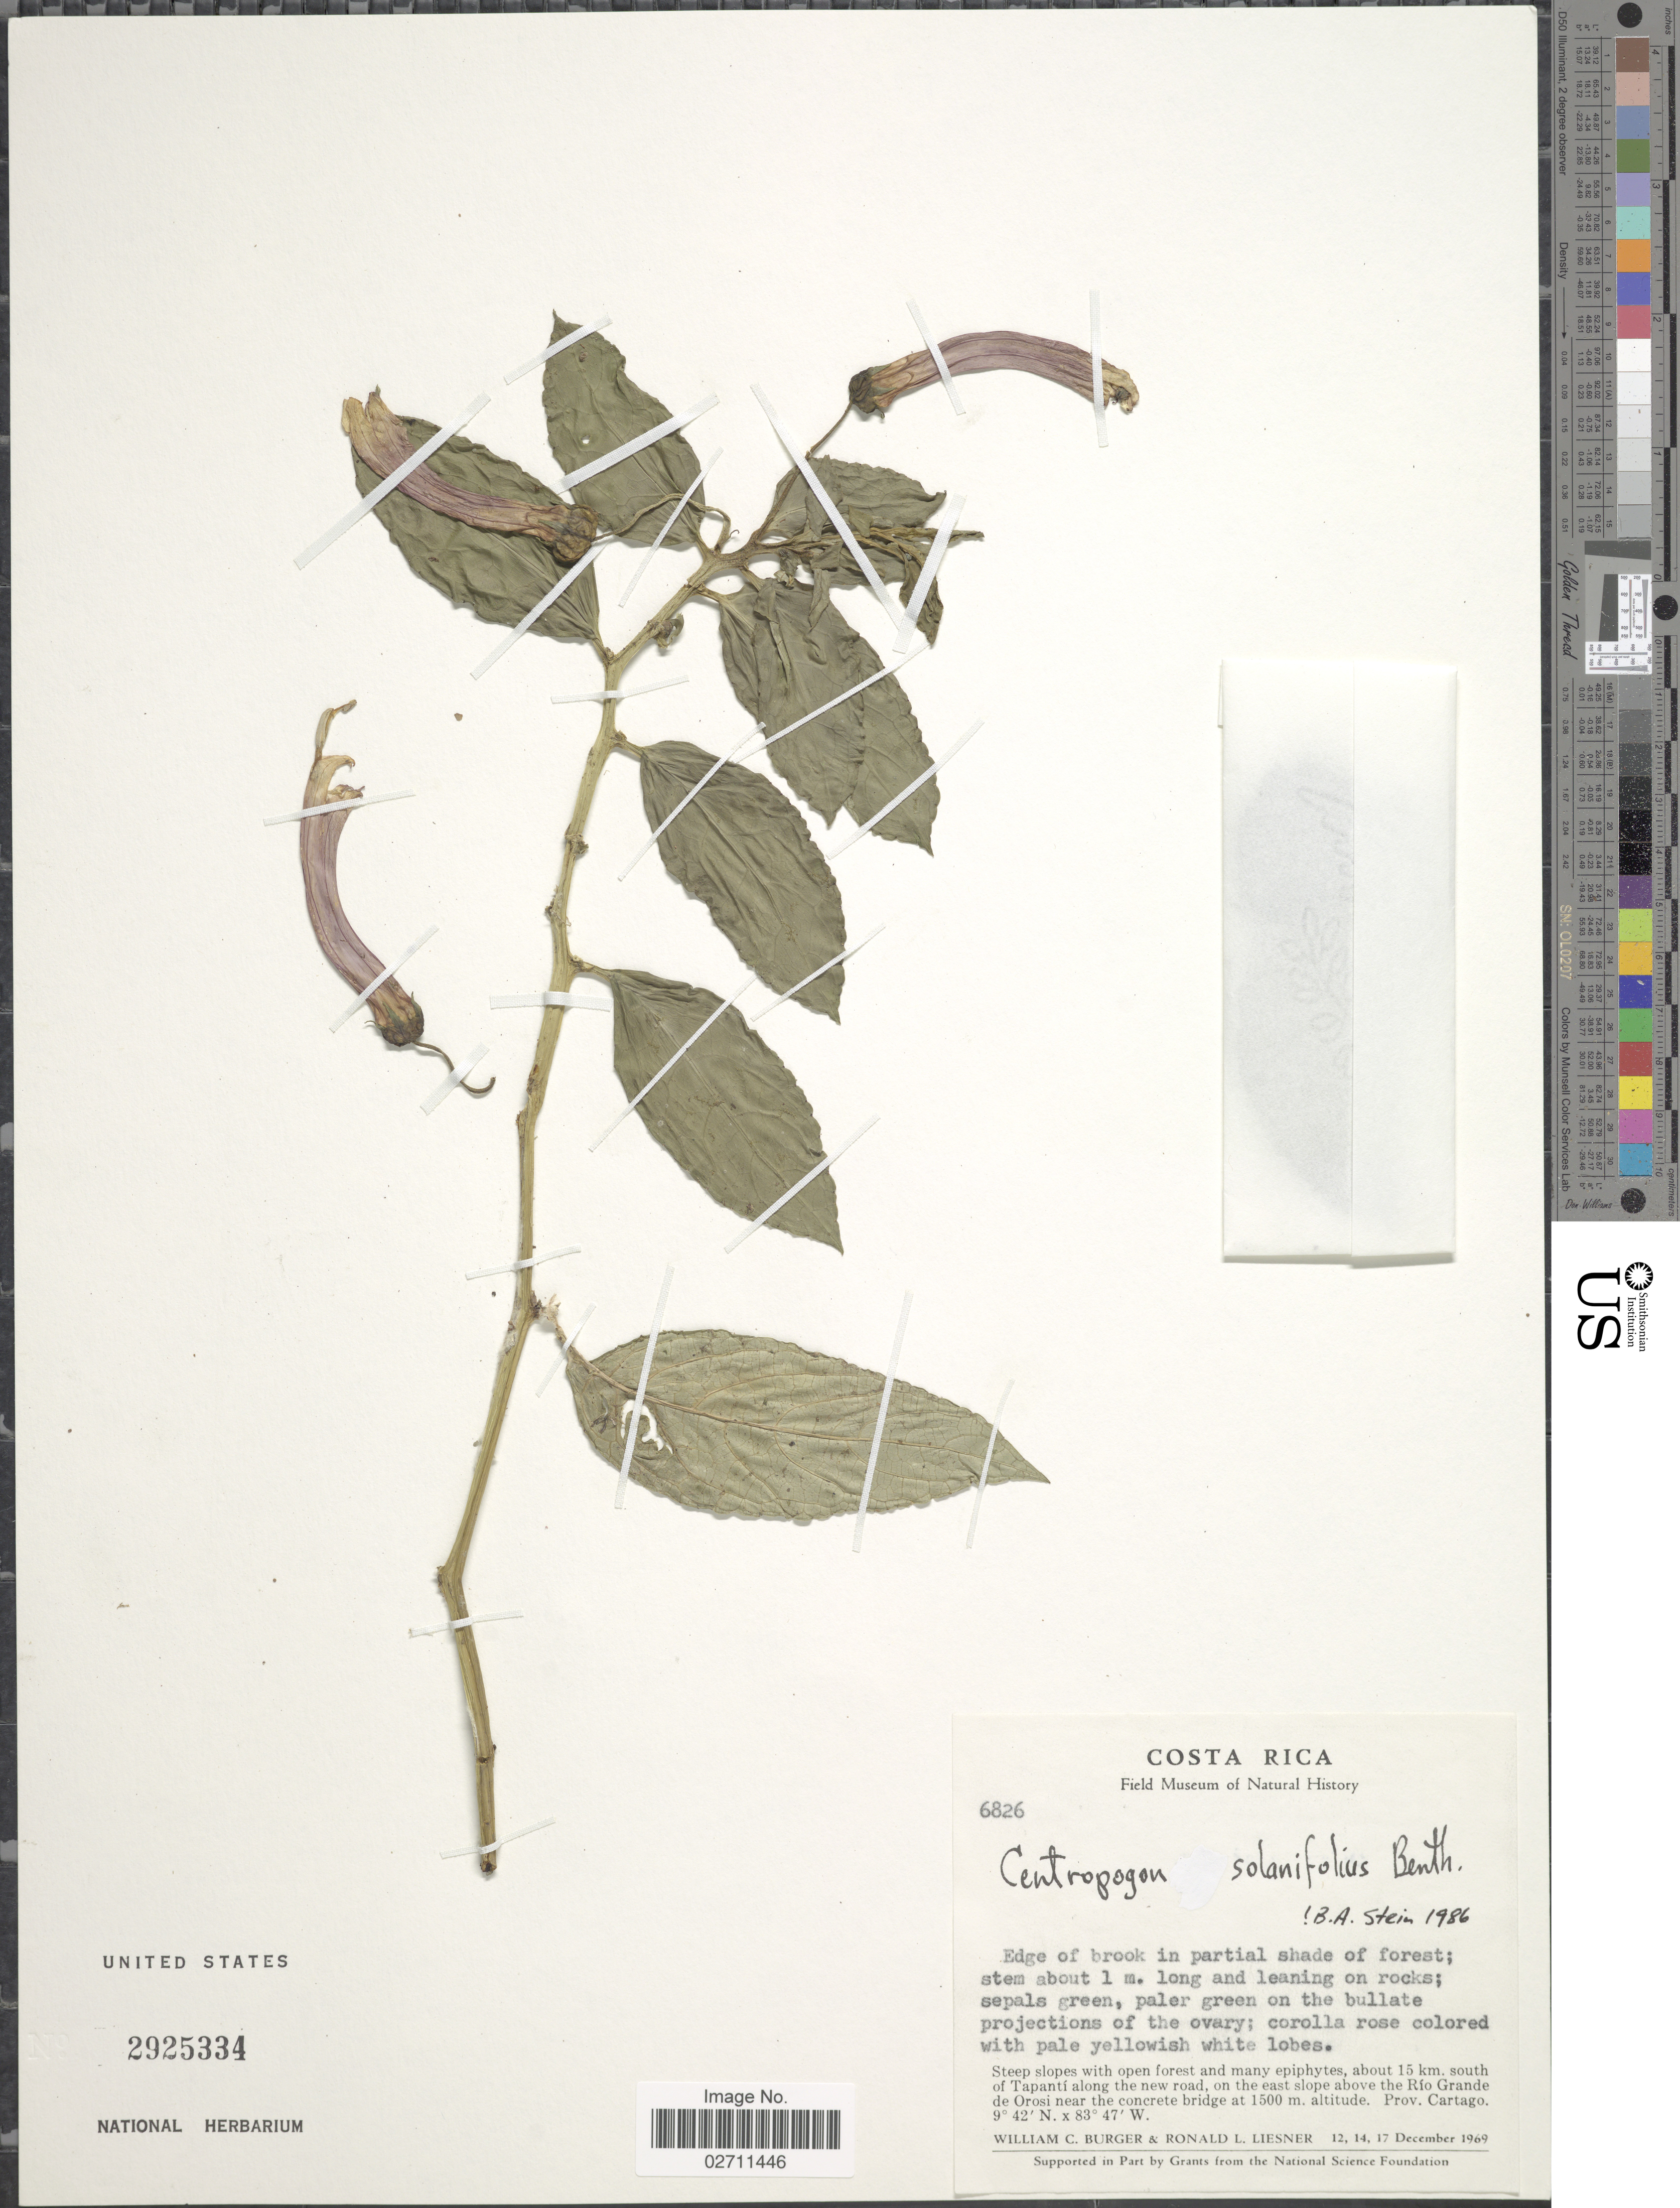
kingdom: Plantae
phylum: Tracheophyta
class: Magnoliopsida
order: Asterales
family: Campanulaceae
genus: Centropogon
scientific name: Centropogon solanifolius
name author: Benth.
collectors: W. Burger & R. L. Liesner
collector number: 6826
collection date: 1969-12-12/1969-12-17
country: Costa Rica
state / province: Cartago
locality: Edge of brook in partial shade of forest, steep slopes with open forest, about 15 km. south of Tapanti along the new road, on the east slope above the Rio Grande de Orosi near the concrete bridge.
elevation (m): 1500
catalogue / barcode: US 2925334